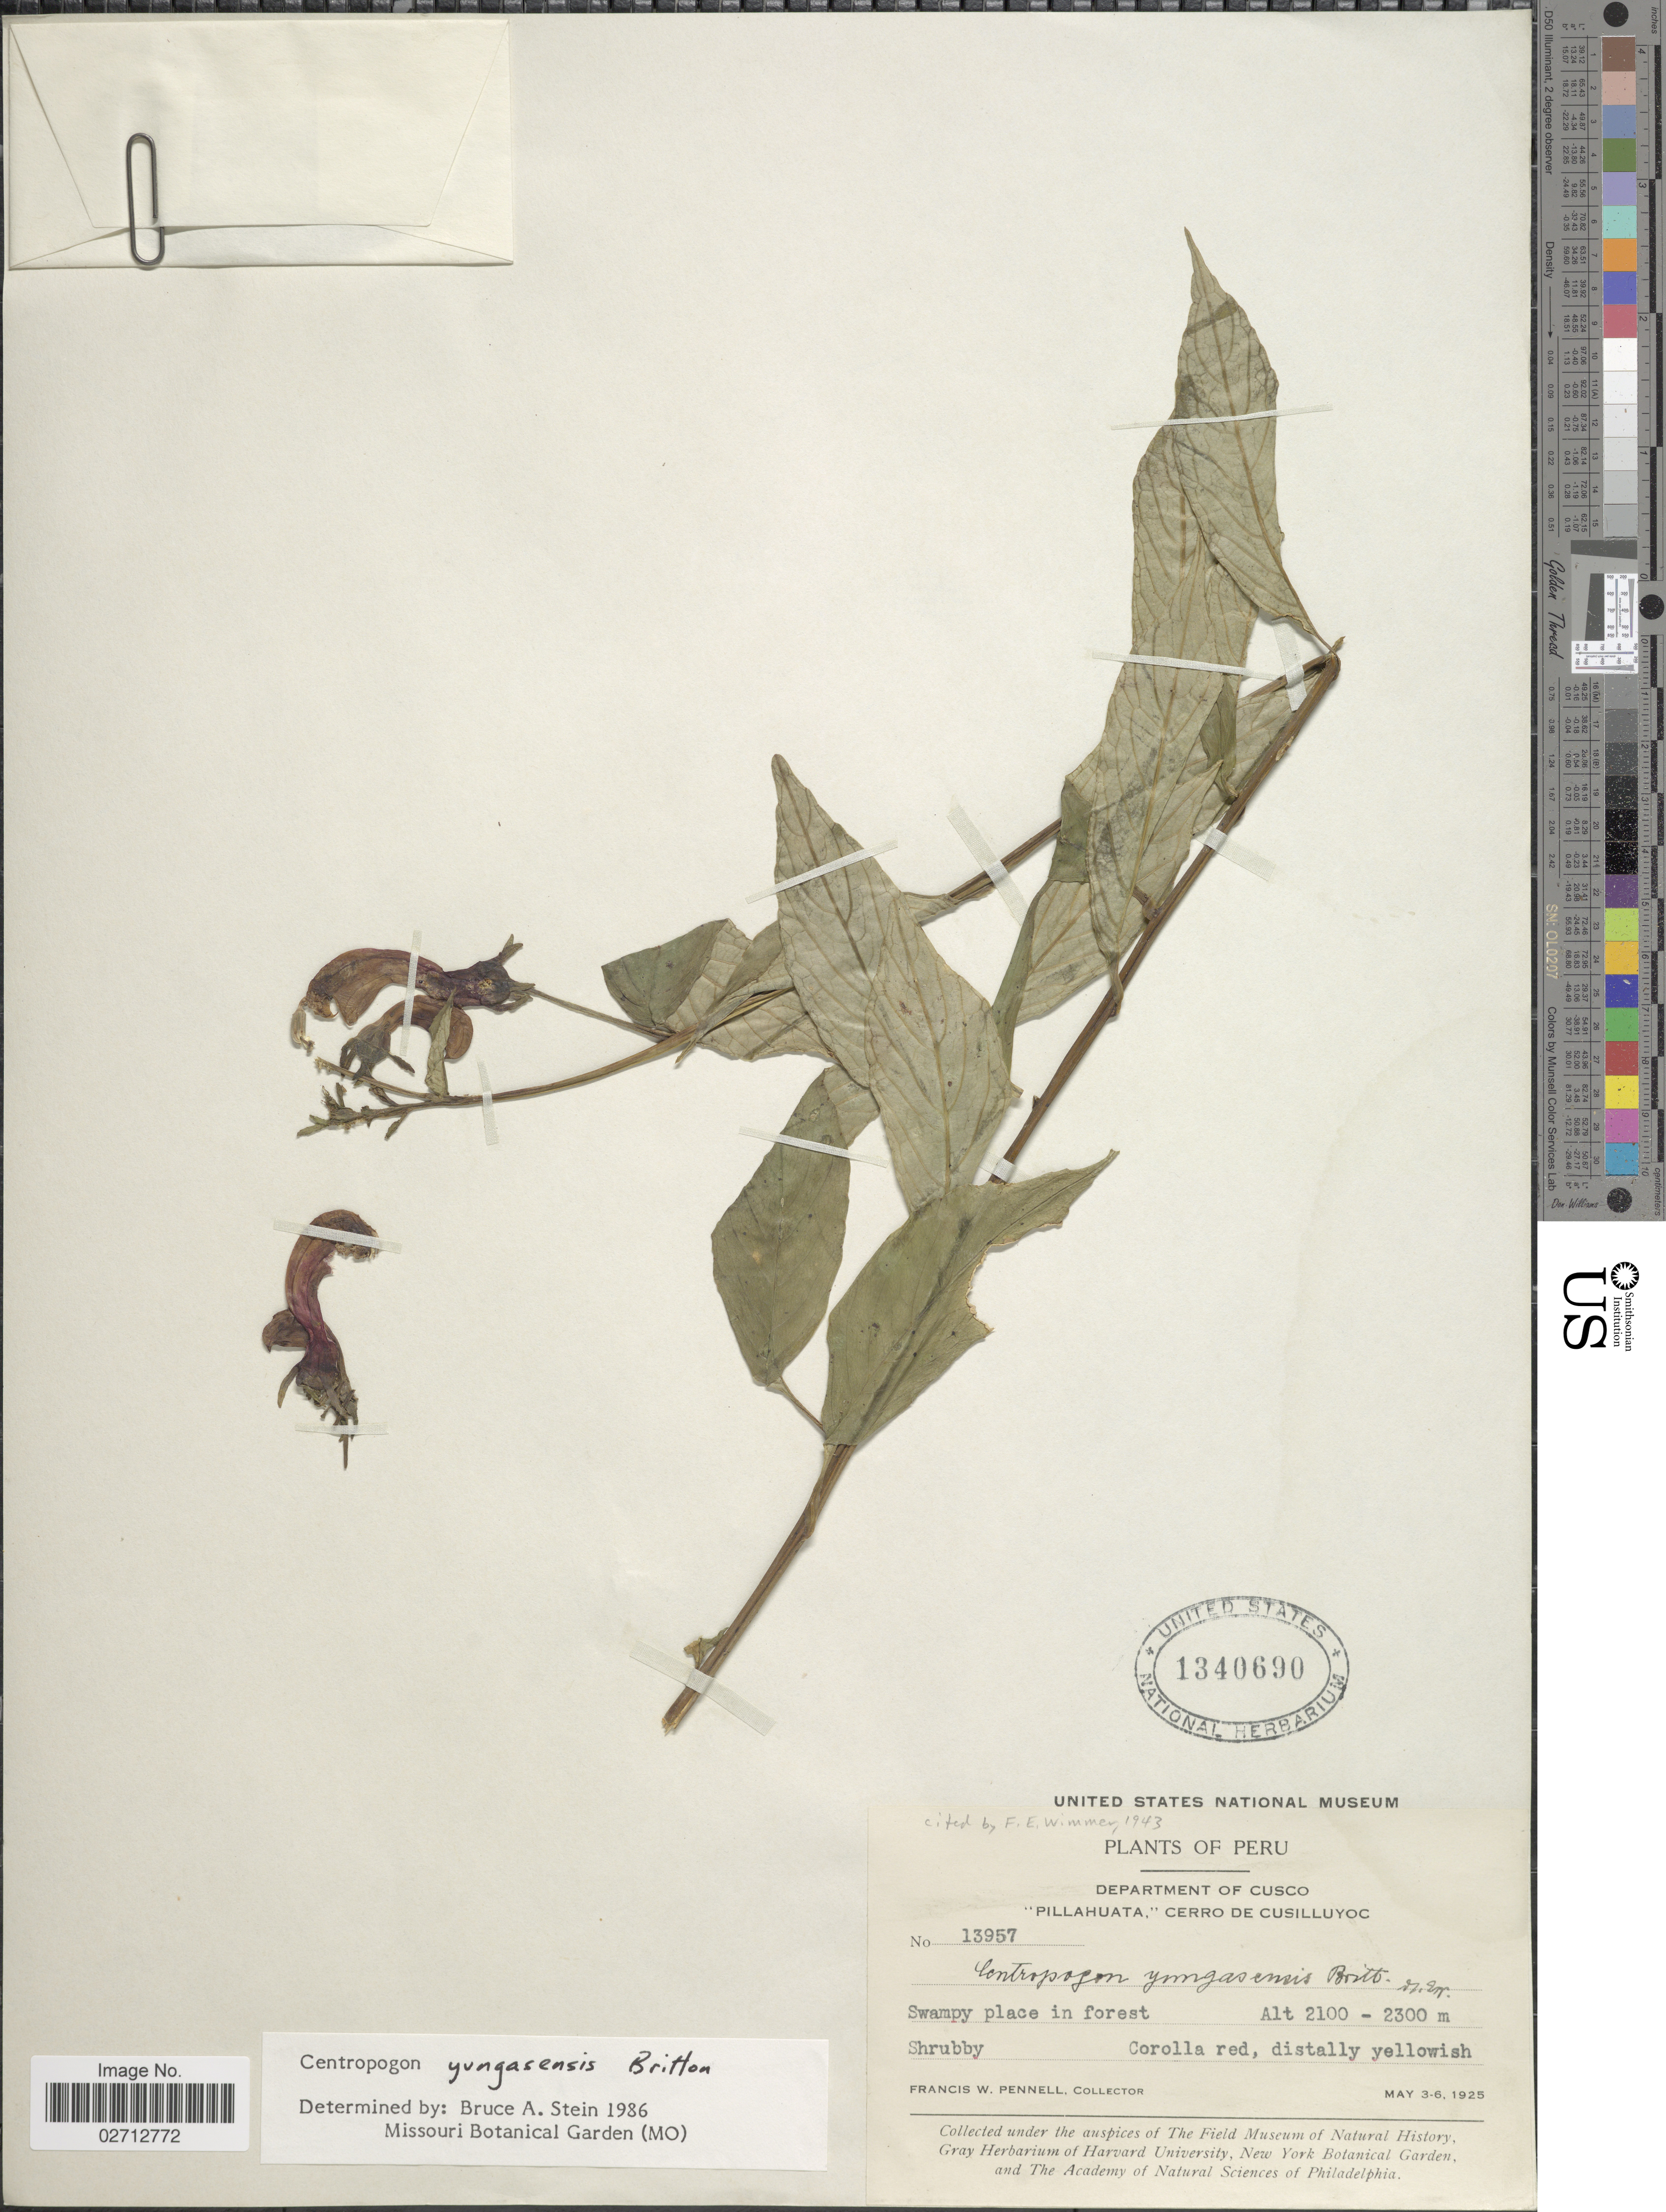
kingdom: Plantae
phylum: Tracheophyta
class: Magnoliopsida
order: Asterales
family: Campanulaceae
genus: Centropogon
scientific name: Centropogon yungasensis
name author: Britton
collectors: F. W. Pennell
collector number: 13957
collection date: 1925-05-03/1925-05-06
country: Peru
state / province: Cusco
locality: Pillahuata,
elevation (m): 2100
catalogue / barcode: US 1340690